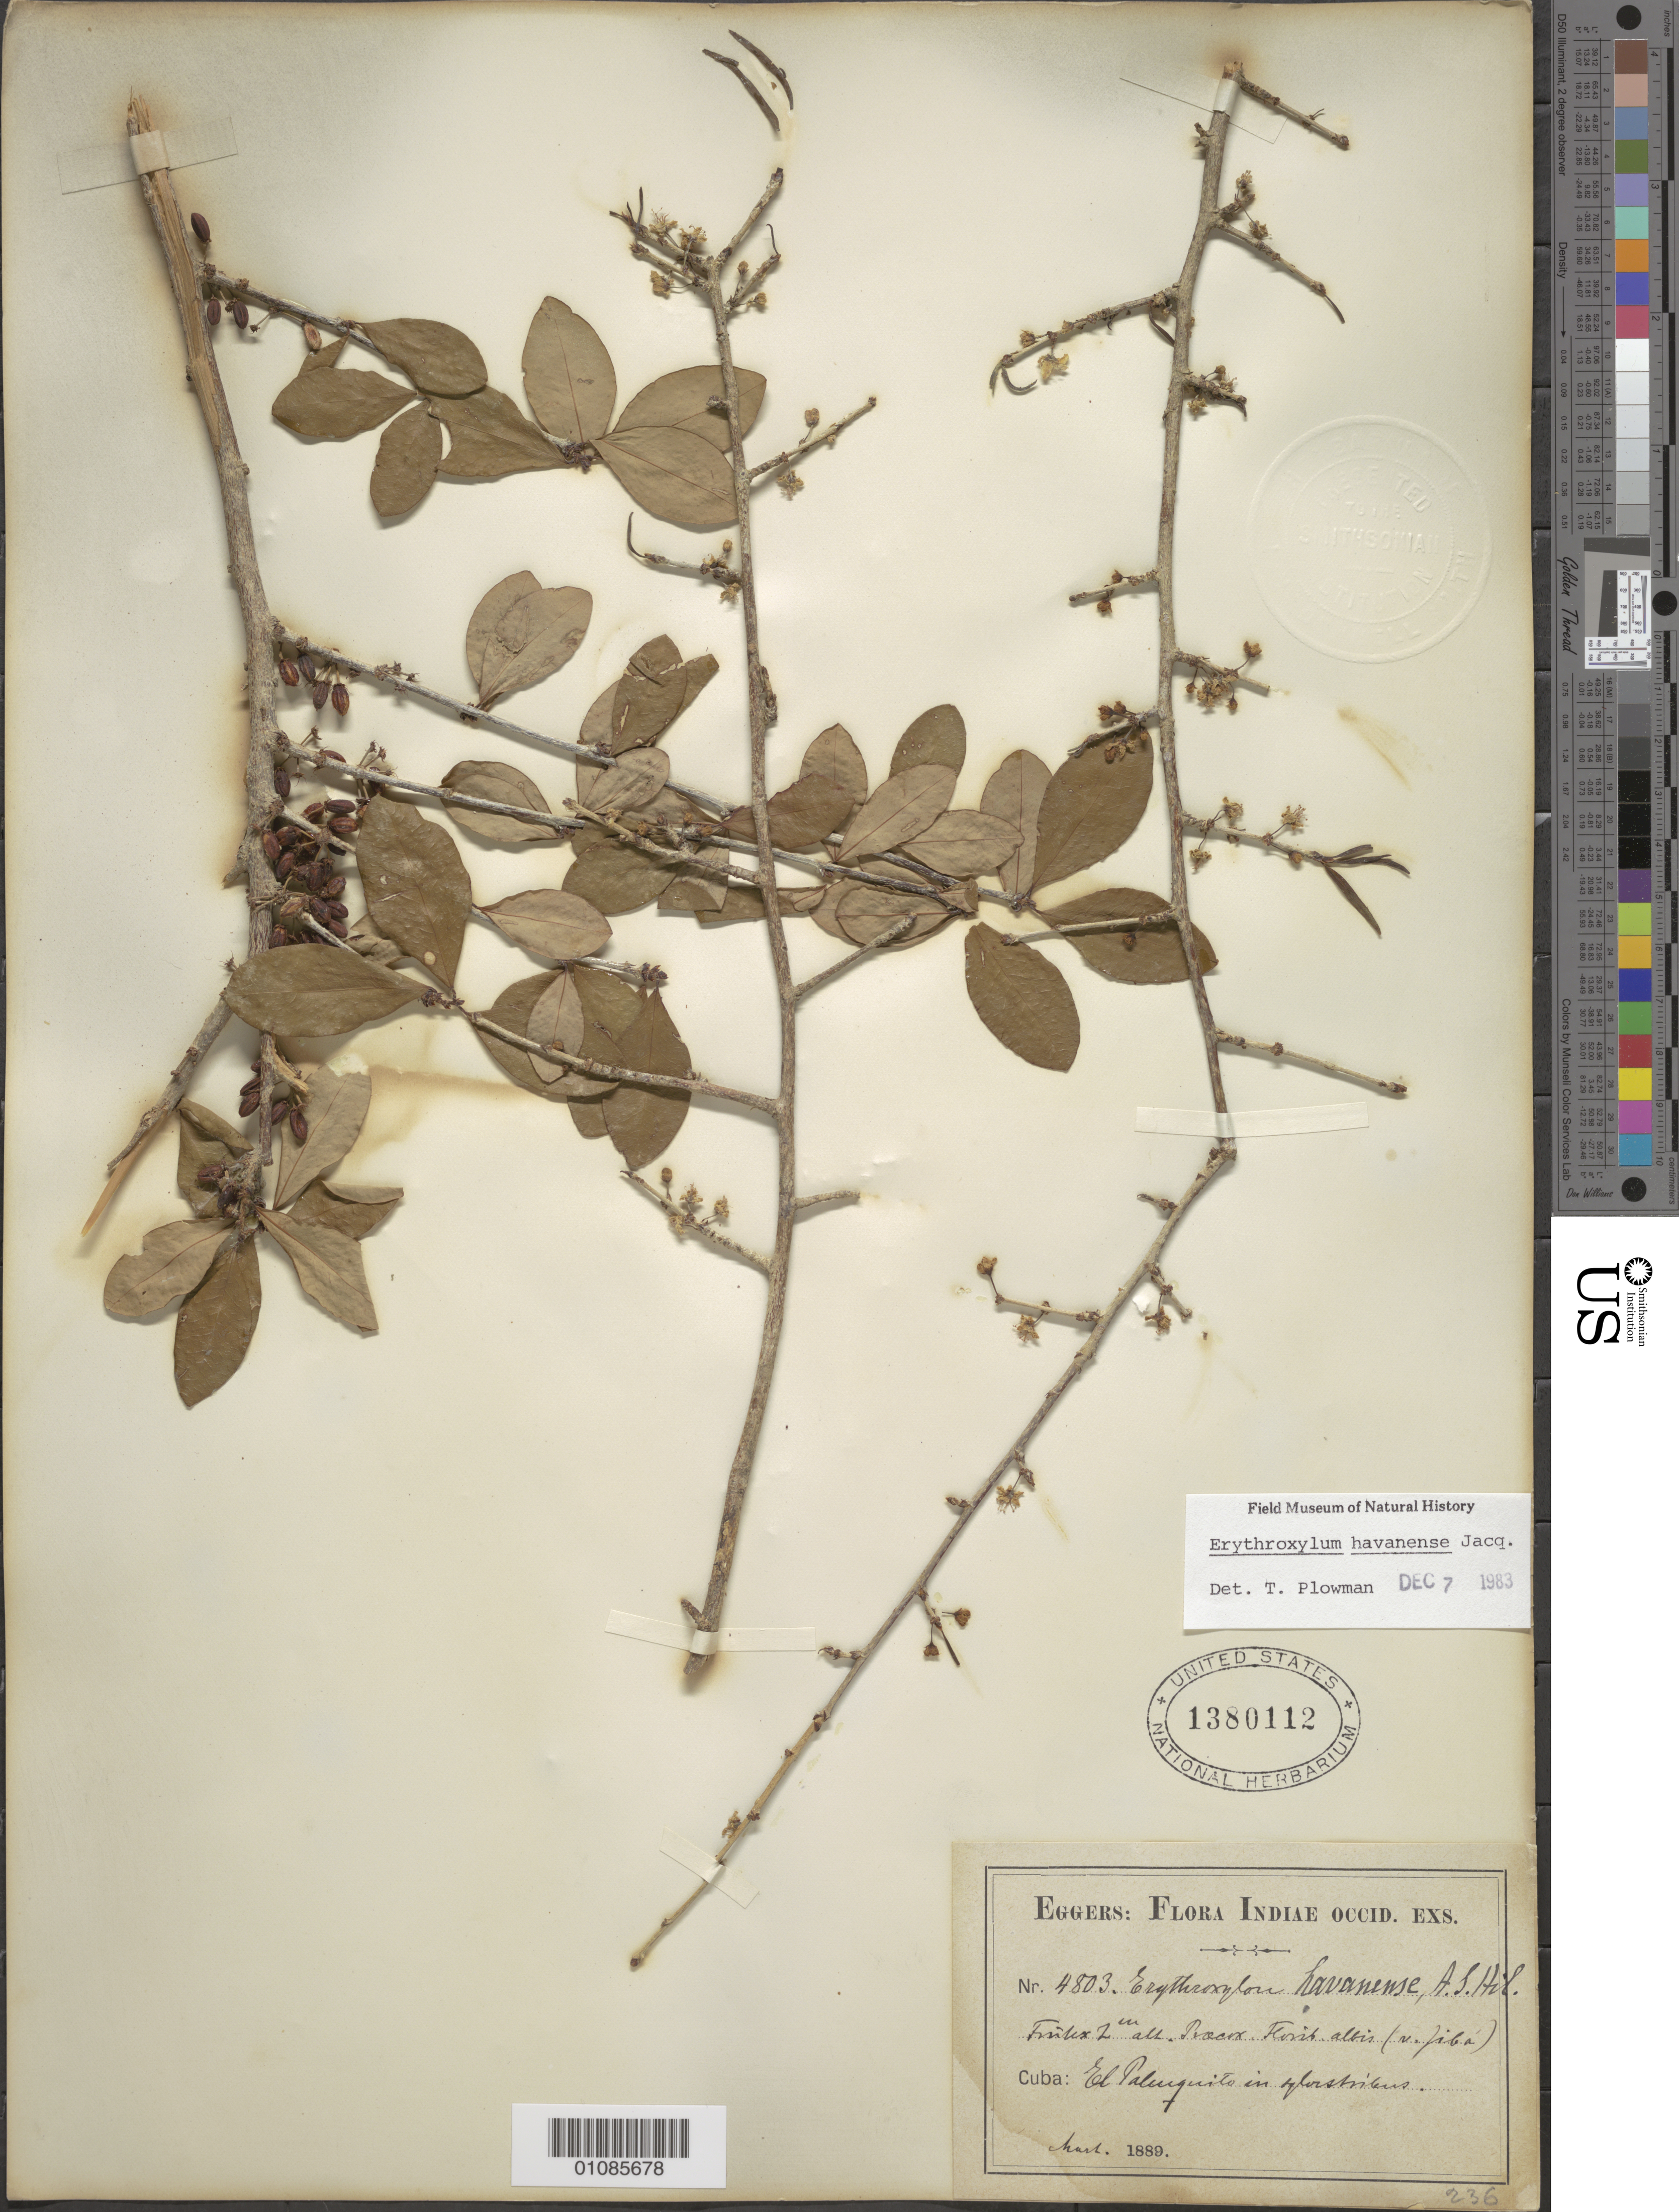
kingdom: Plantae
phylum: Tracheophyta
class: Magnoliopsida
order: Malpighiales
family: Erythroxylaceae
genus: Erythroxylum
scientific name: Erythroxylum havanense var. havanense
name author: Jacq.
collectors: H. F. A. von Eggers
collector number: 4803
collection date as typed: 1889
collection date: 1889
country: Cuba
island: Cuba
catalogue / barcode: US 1380112